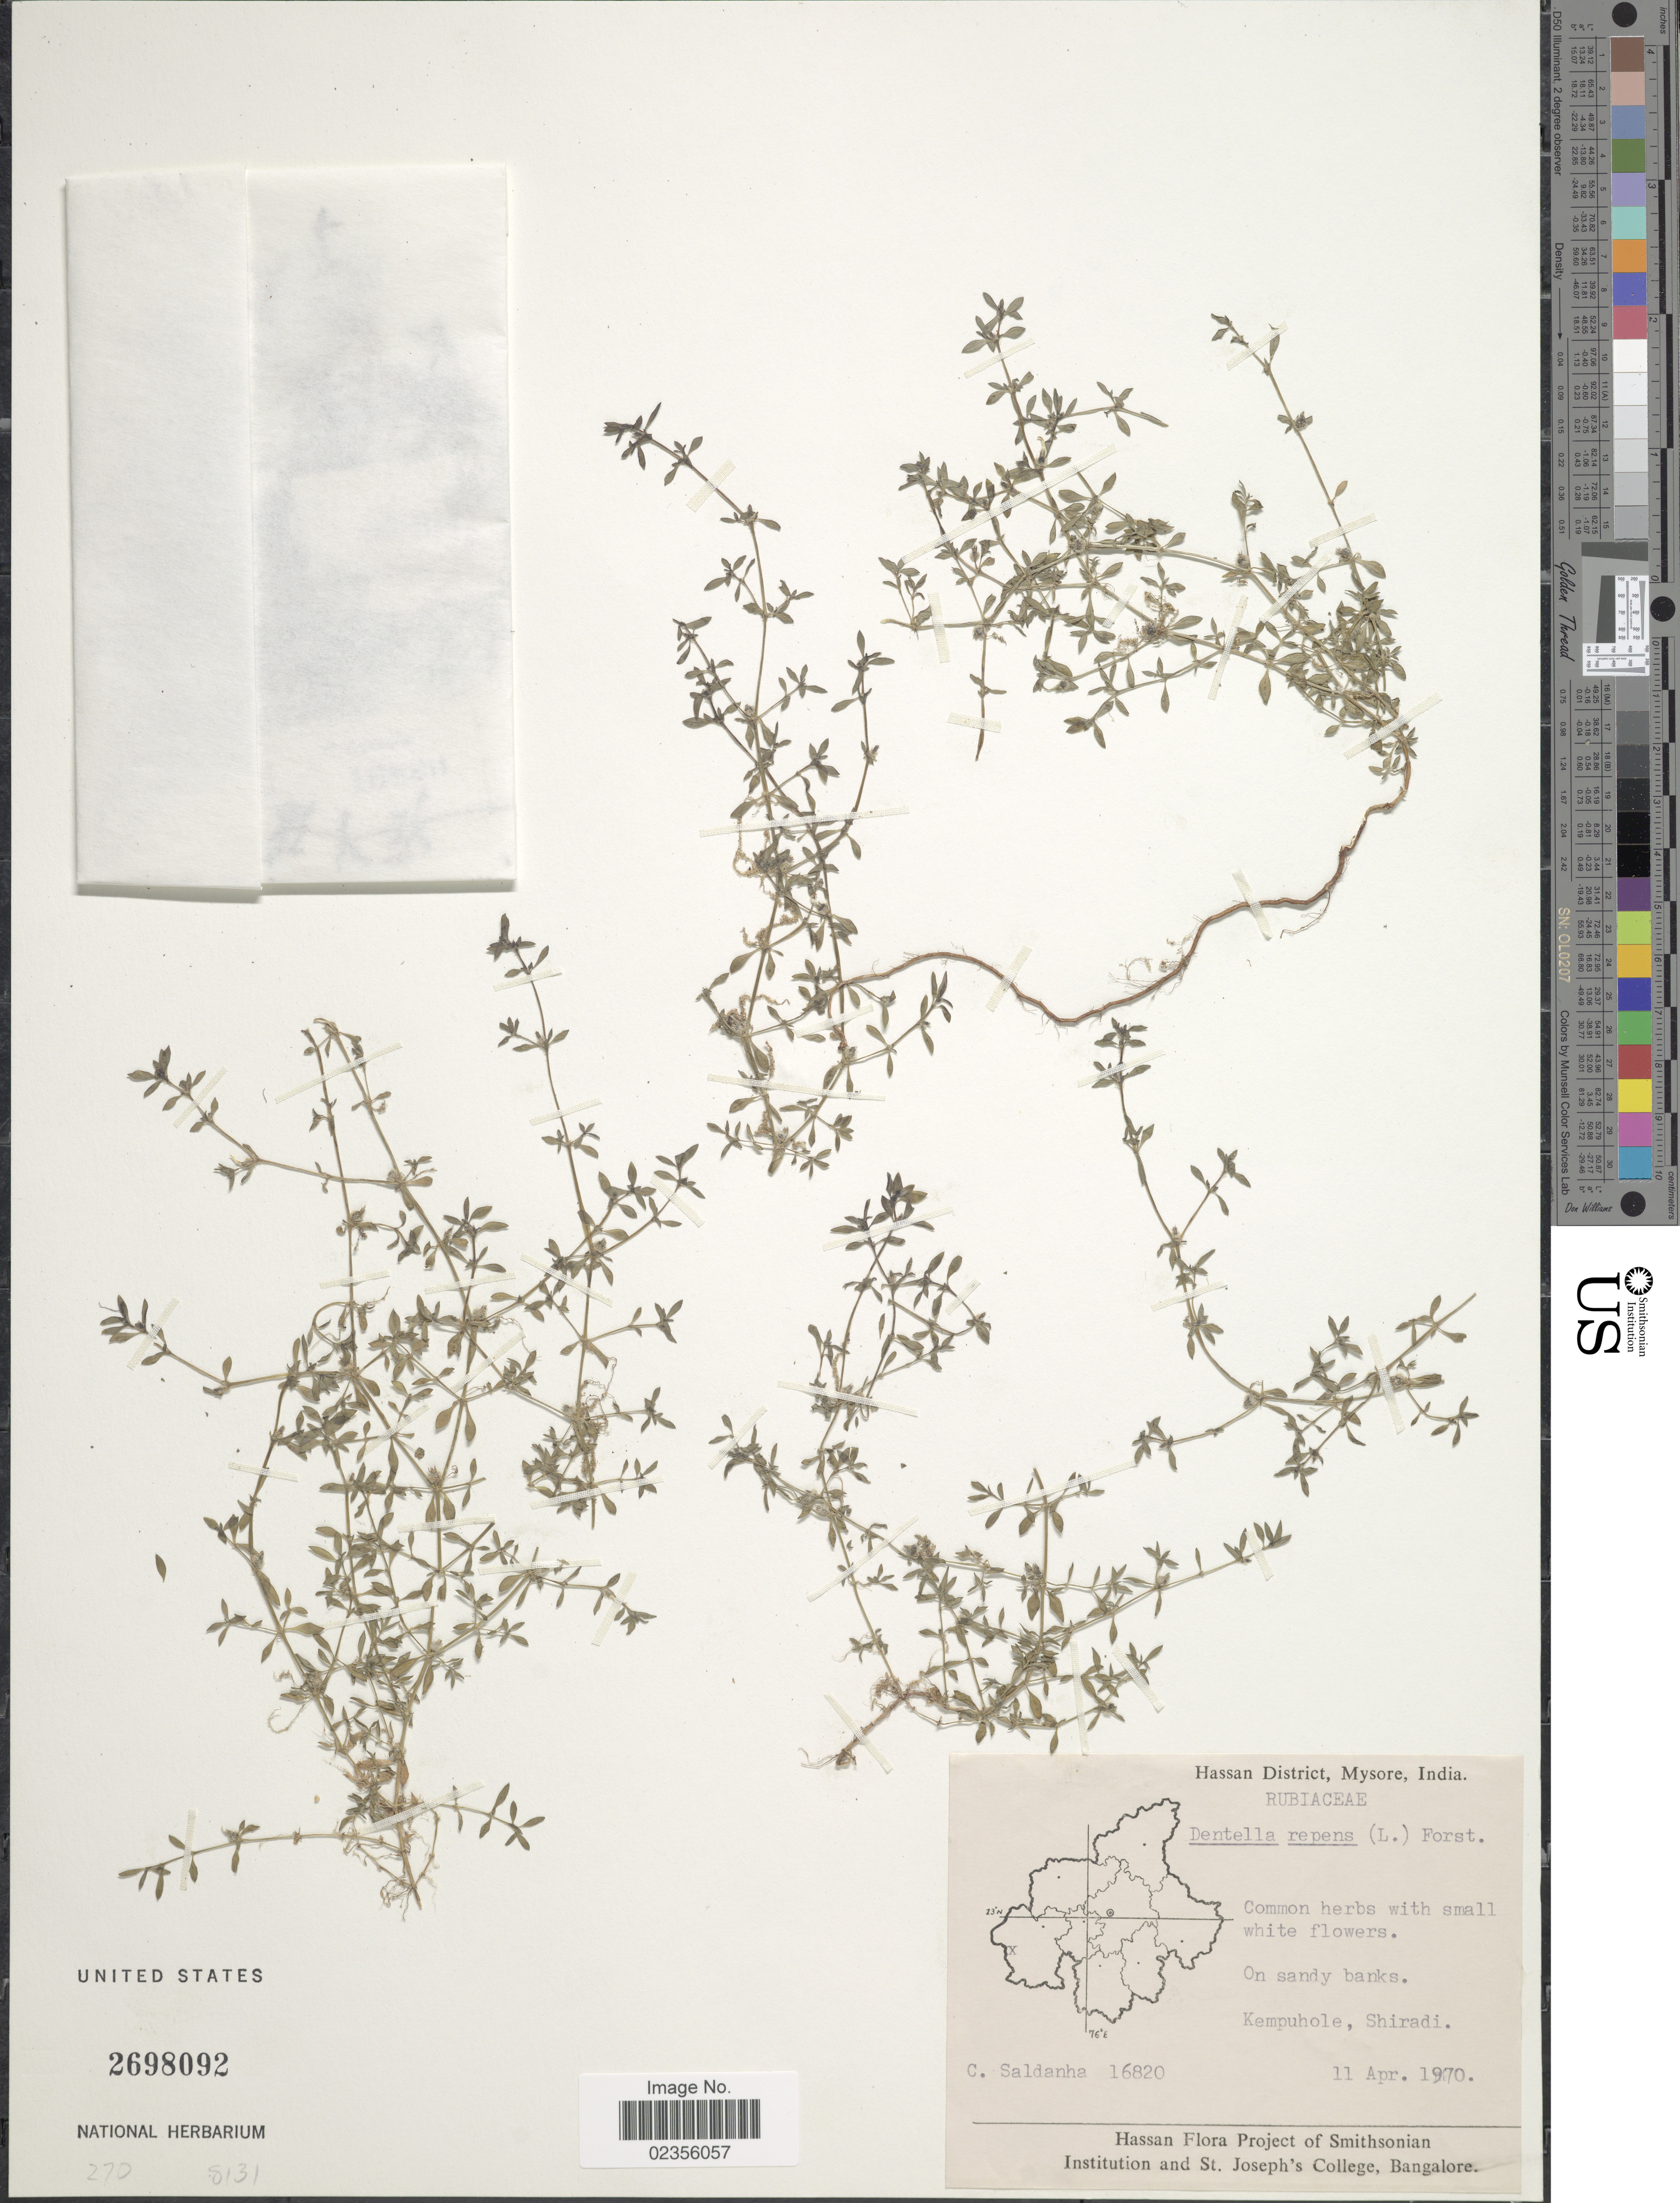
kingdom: Plantae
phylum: Tracheophyta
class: Magnoliopsida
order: Gentianales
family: Rubiaceae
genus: Dentella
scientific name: Dentella repens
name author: J.R. Forst. & G. Forst.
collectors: C. Saldanha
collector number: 16820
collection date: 1970-04-11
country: India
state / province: Karnataka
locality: Hassan District, Mysore. Kempuhole, Shiradi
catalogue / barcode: US 2698092